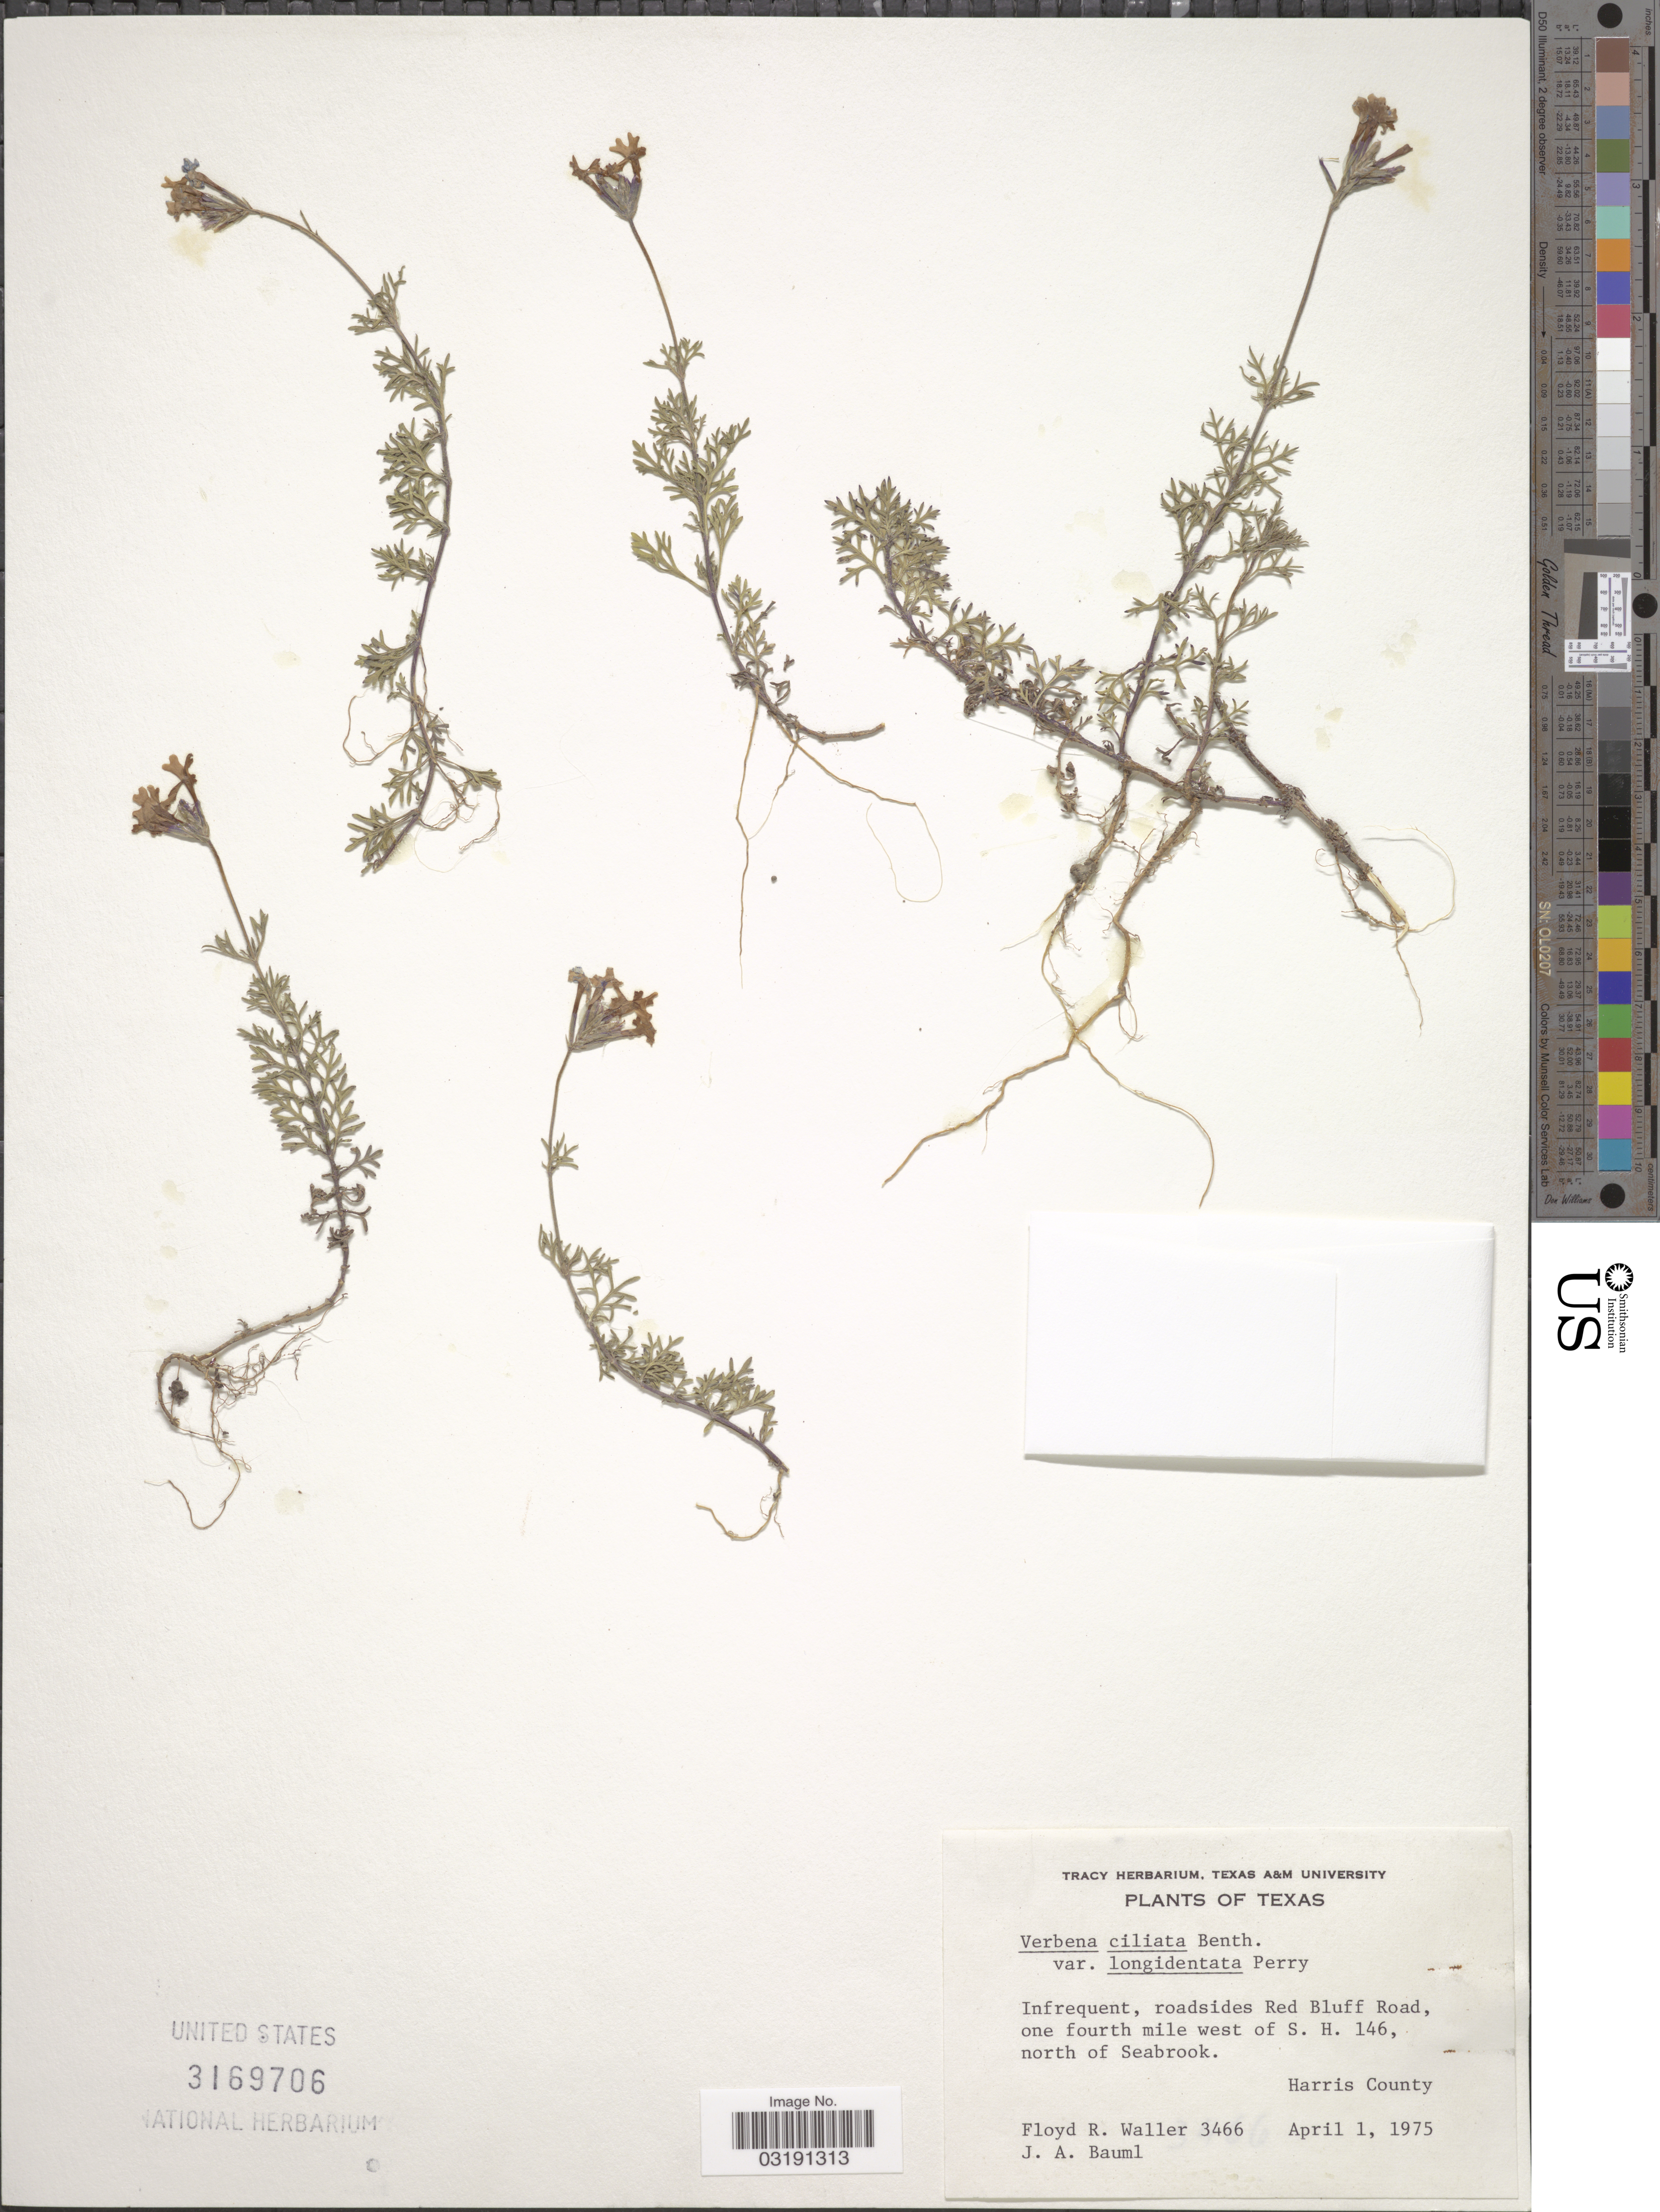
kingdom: Plantae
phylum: Tracheophyta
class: Magnoliopsida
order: Lamiales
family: Verbenaceae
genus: Verbena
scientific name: Verbena ciliata var. longidentata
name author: L.M. Perry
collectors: F. R. Waller & J. Bauml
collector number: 3466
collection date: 1975-04-01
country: United States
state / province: Texas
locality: Roadsides Red Bluff Road, one fourth mile west of S. H. 146, north of Seabrook. Harris County.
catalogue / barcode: US 3169706